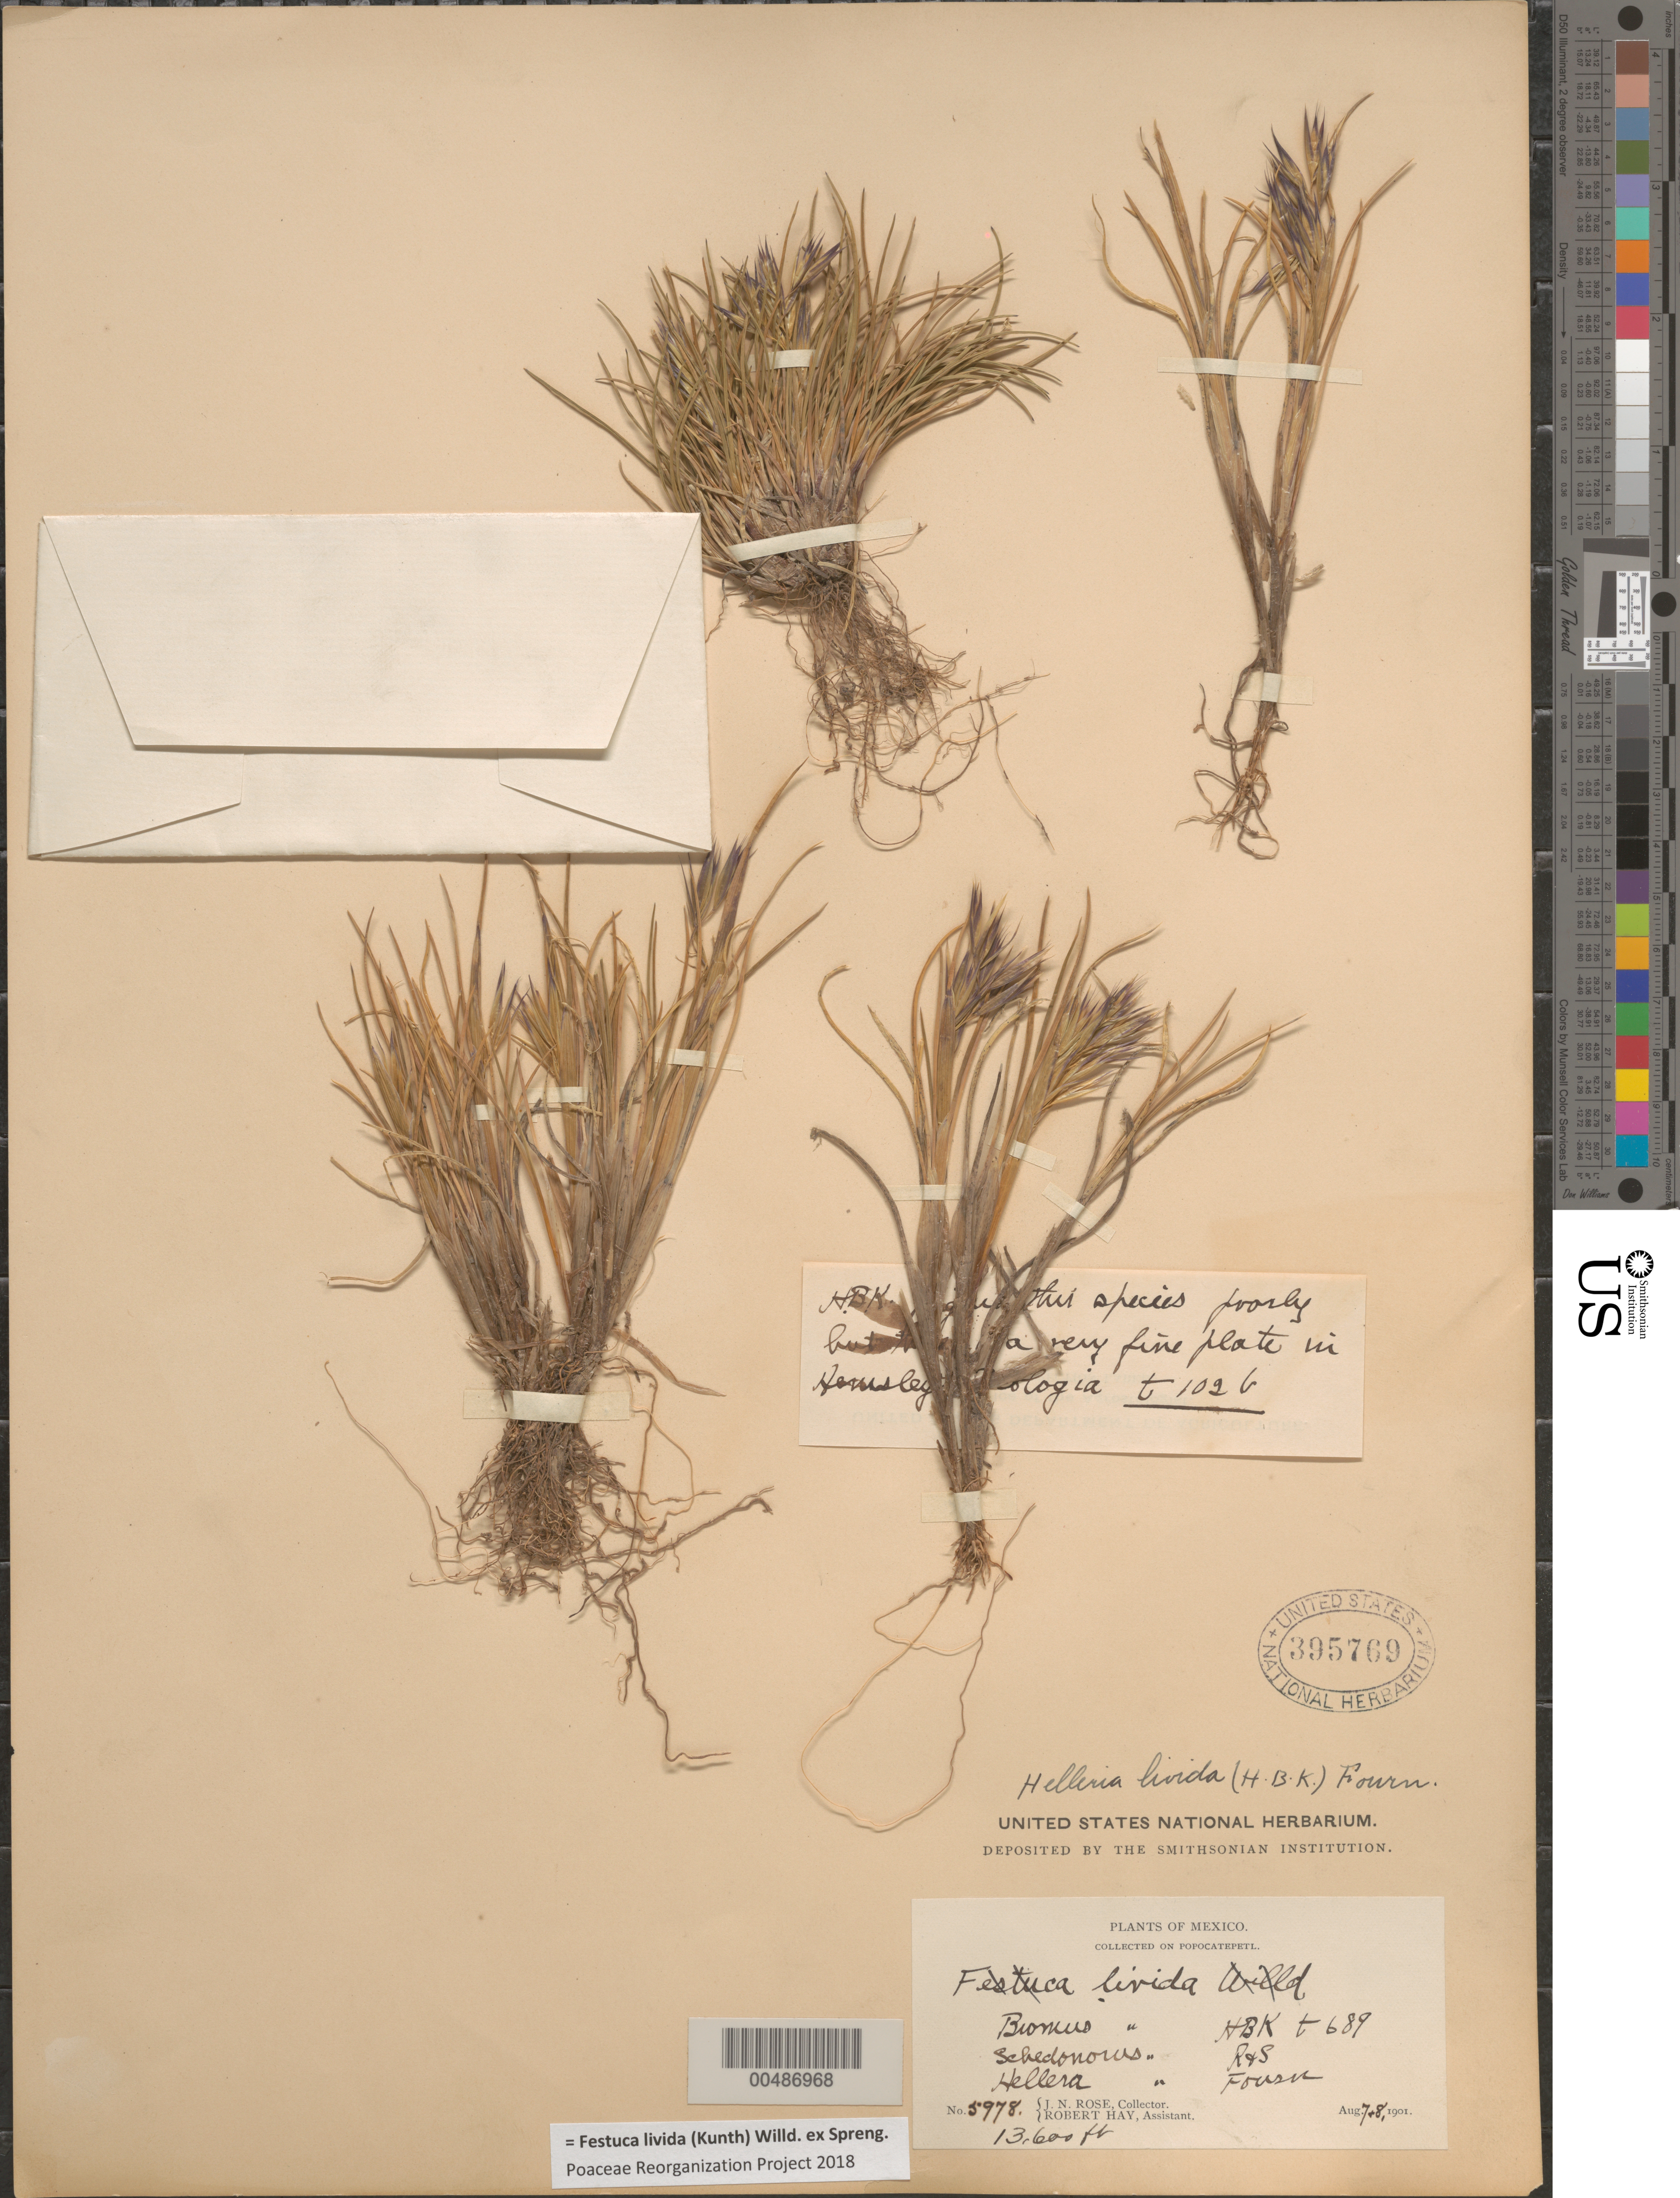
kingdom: Plantae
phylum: Tracheophyta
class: Liliopsida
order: Poales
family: Poaceae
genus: Festuca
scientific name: Festuca livida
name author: (Kunth) Willd.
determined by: Poaceae Reorganization Project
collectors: J. N. Rose & R. H. Hay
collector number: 5978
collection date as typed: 7 Aug 1901 and 8 Aug 1901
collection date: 1901-08-07,1901-08-08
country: Mexico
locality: On Popocatepetl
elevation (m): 4145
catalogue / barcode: US 395769